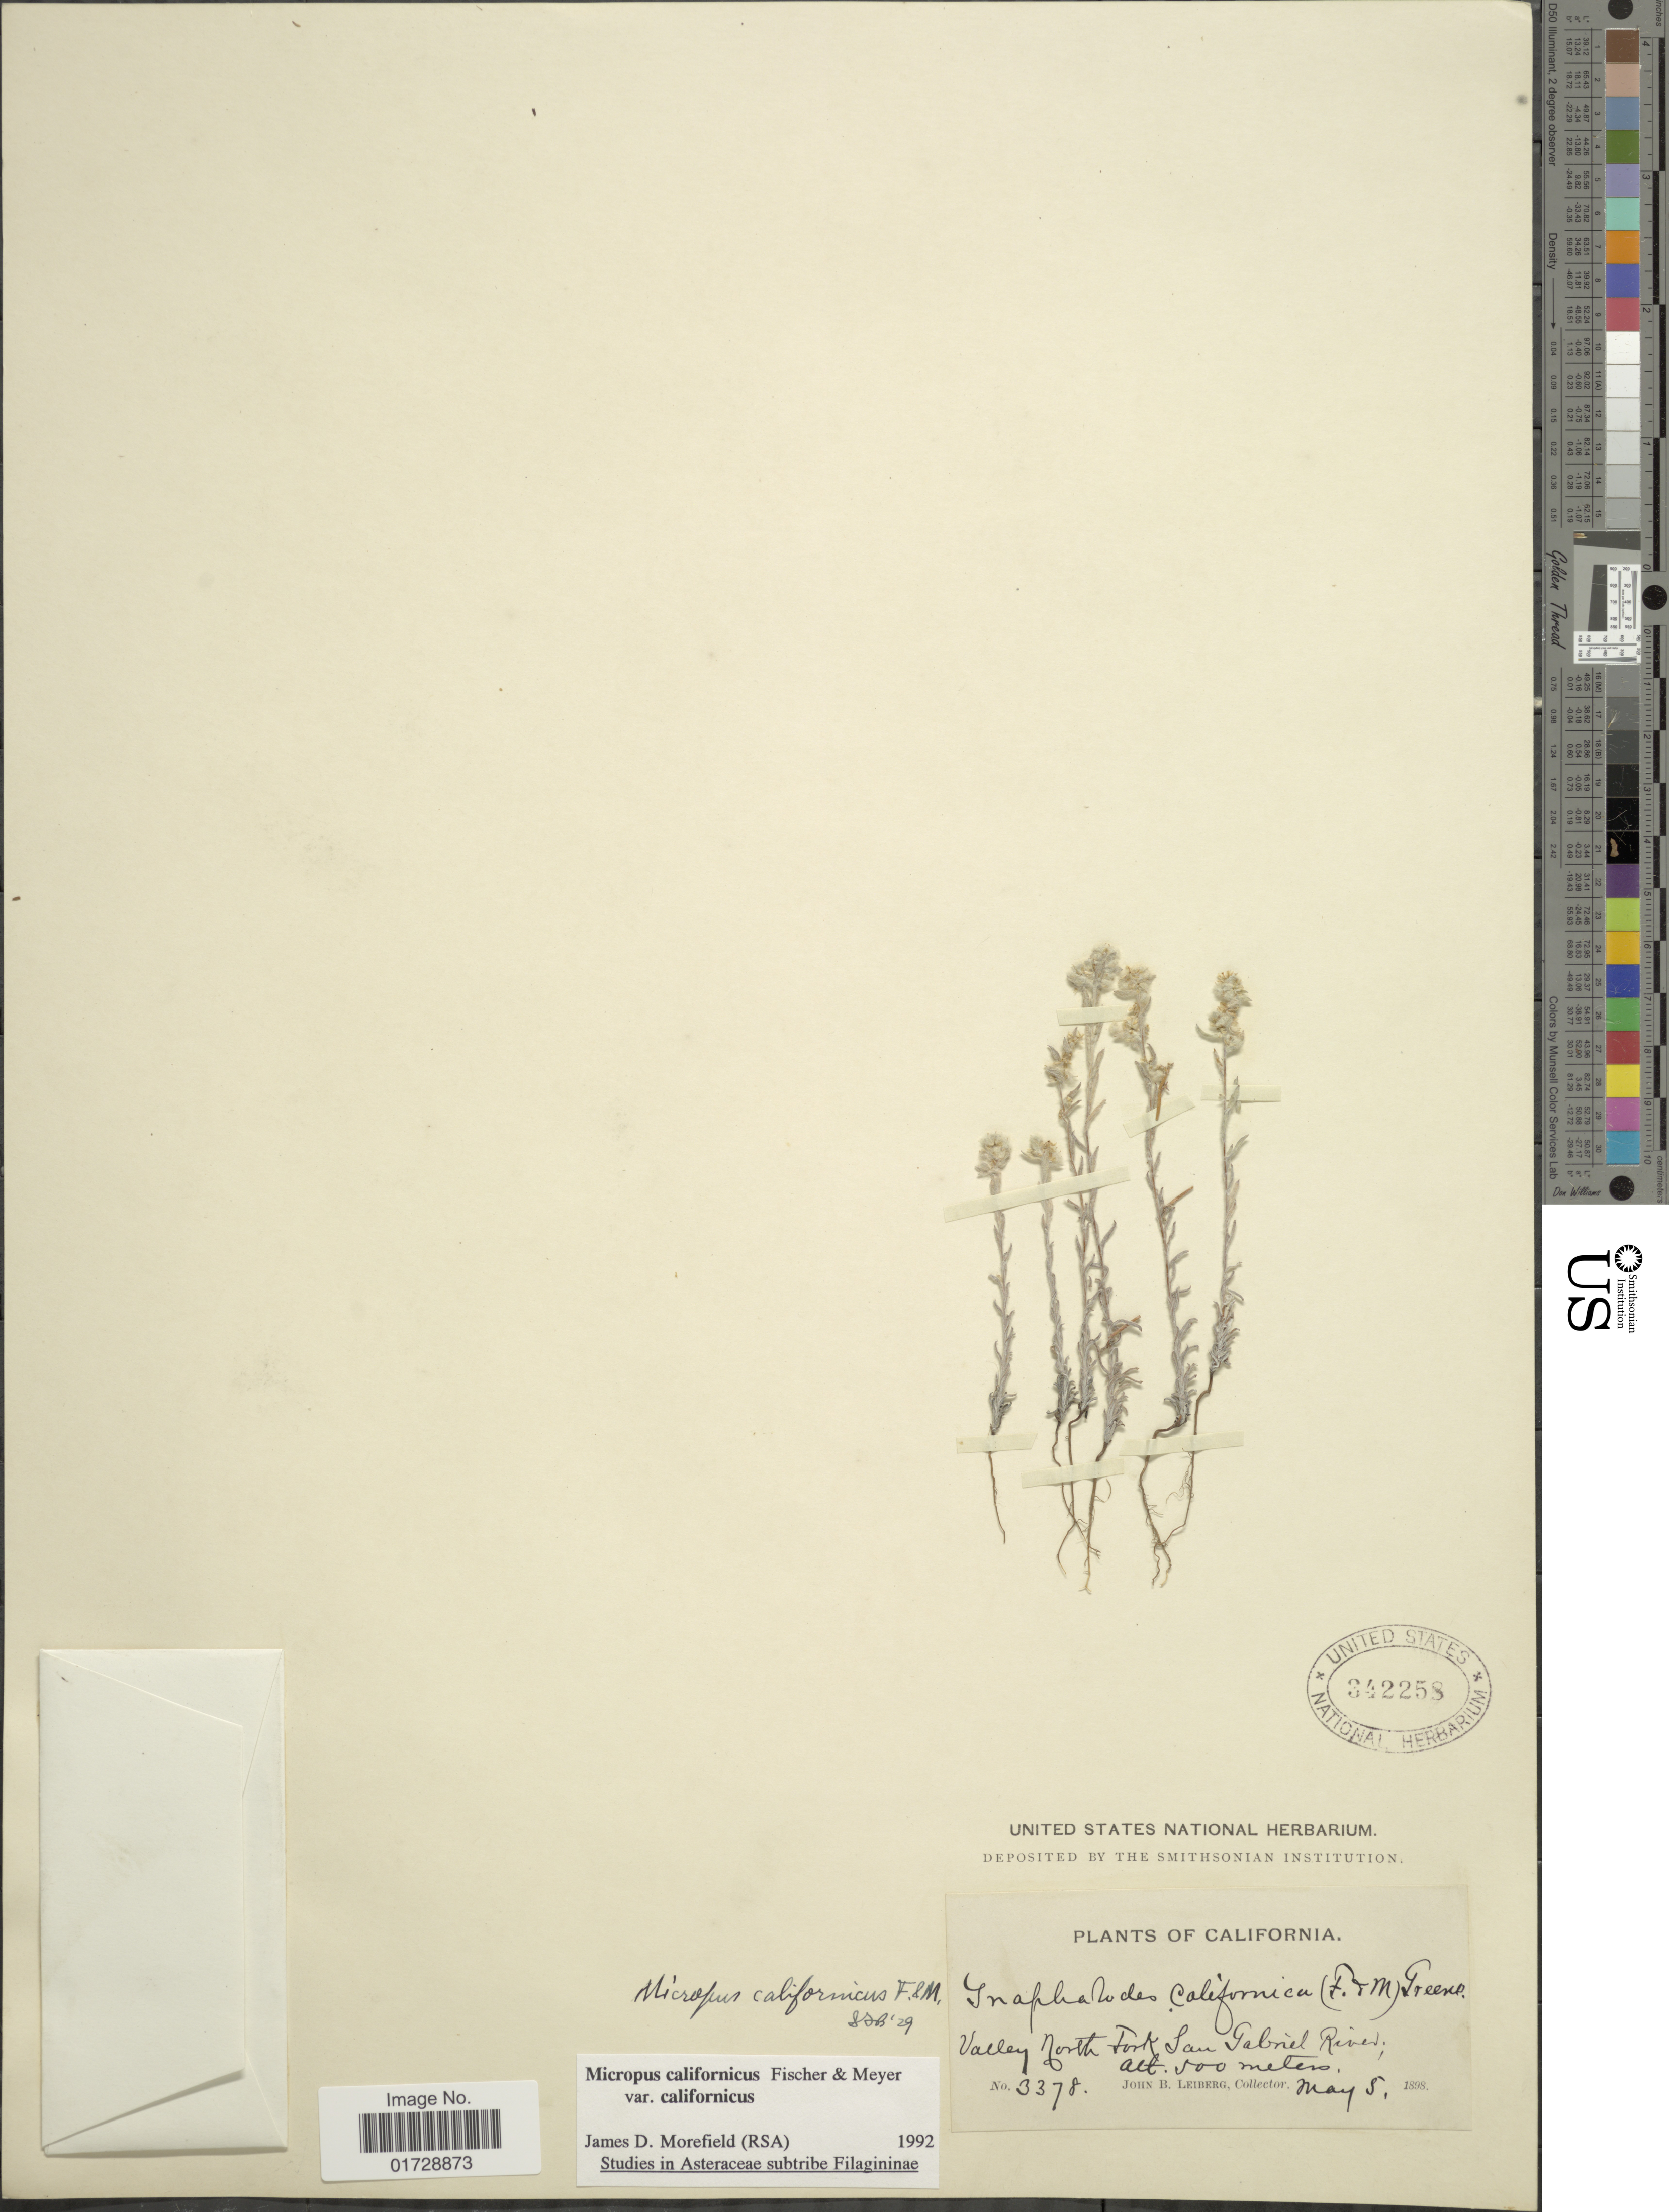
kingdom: Plantae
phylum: Tracheophyta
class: Magnoliopsida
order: Asterales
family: Asteraceae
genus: Micropus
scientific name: Micropus californicus var. californicus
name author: Fisch. & C.A. Mey.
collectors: J. B. Leiberg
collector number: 3378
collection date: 1898-05-05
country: United States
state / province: California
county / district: Los Angeles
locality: Valley North Fork San Gabriel River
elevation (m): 500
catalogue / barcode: US 342258